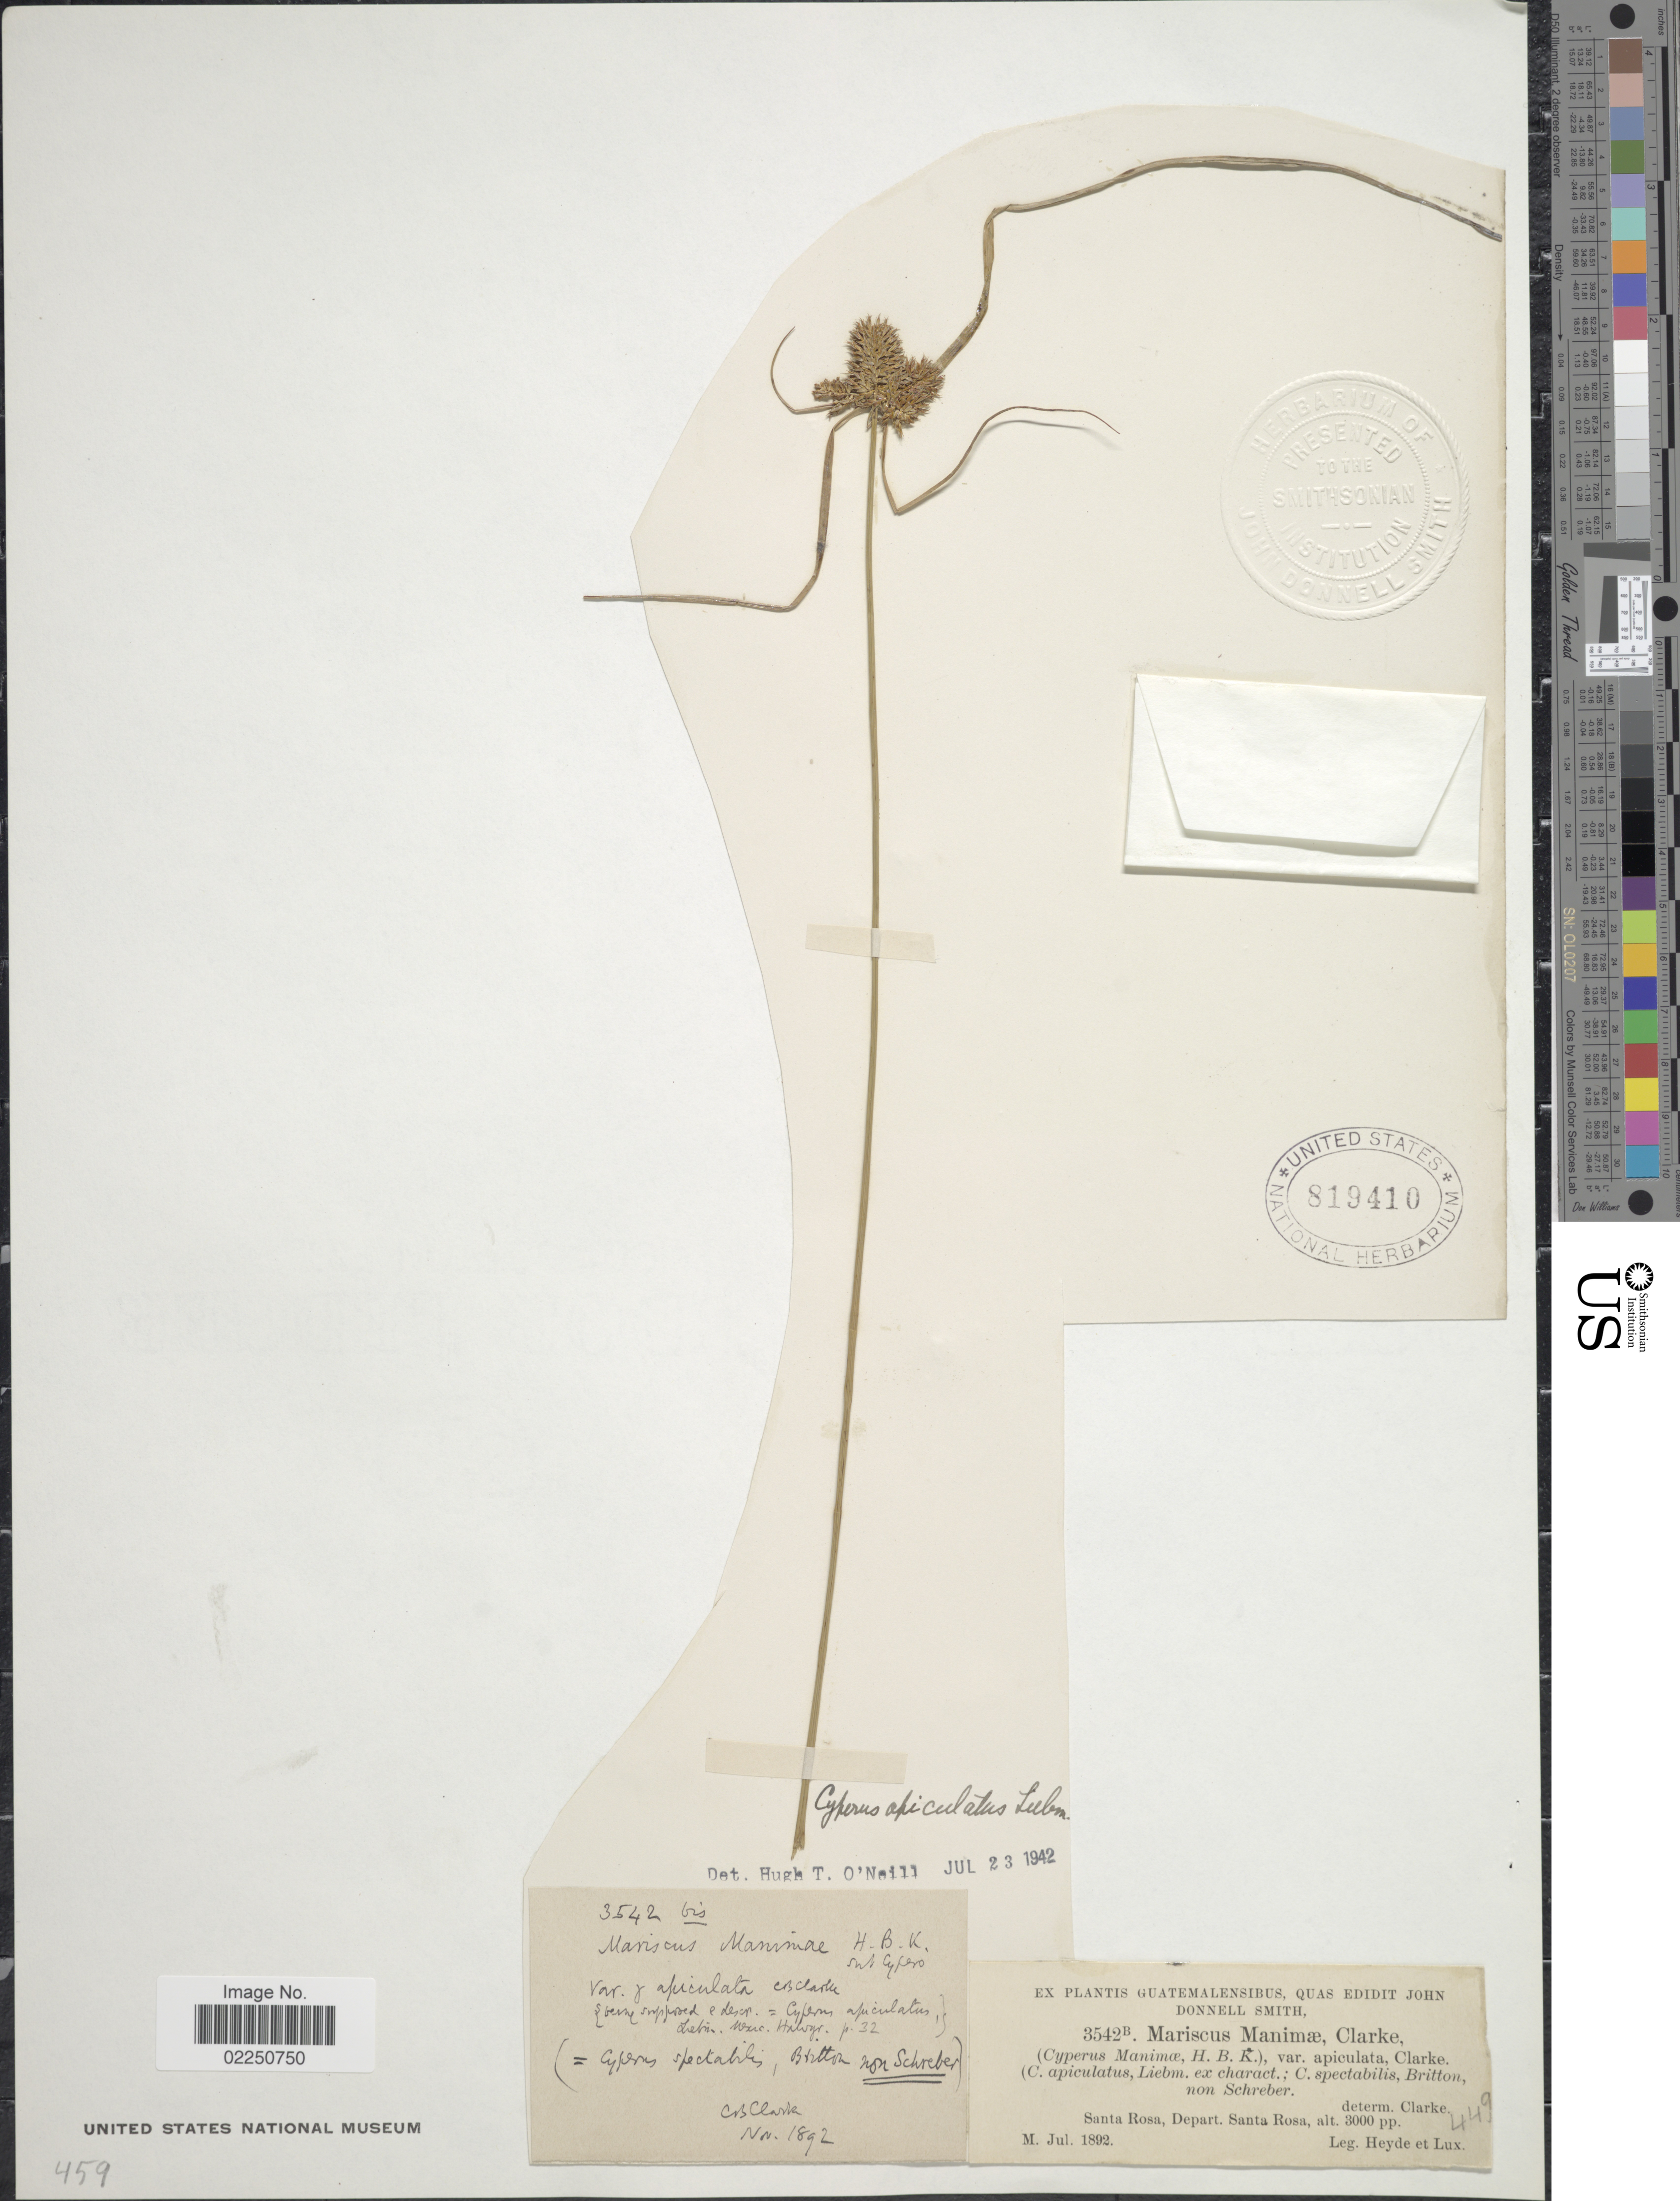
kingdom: Plantae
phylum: Tracheophyta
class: Liliopsida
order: Poales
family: Cyperaceae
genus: Cyperus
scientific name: Cyperus apiculatus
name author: Liebm.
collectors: Heyde & Lux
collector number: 3542B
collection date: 1892-07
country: Guatemala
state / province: Santa Rosa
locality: Guatemalensibus. Santa Rosa, Depart. Santa Rosa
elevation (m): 914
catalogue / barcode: US 819410